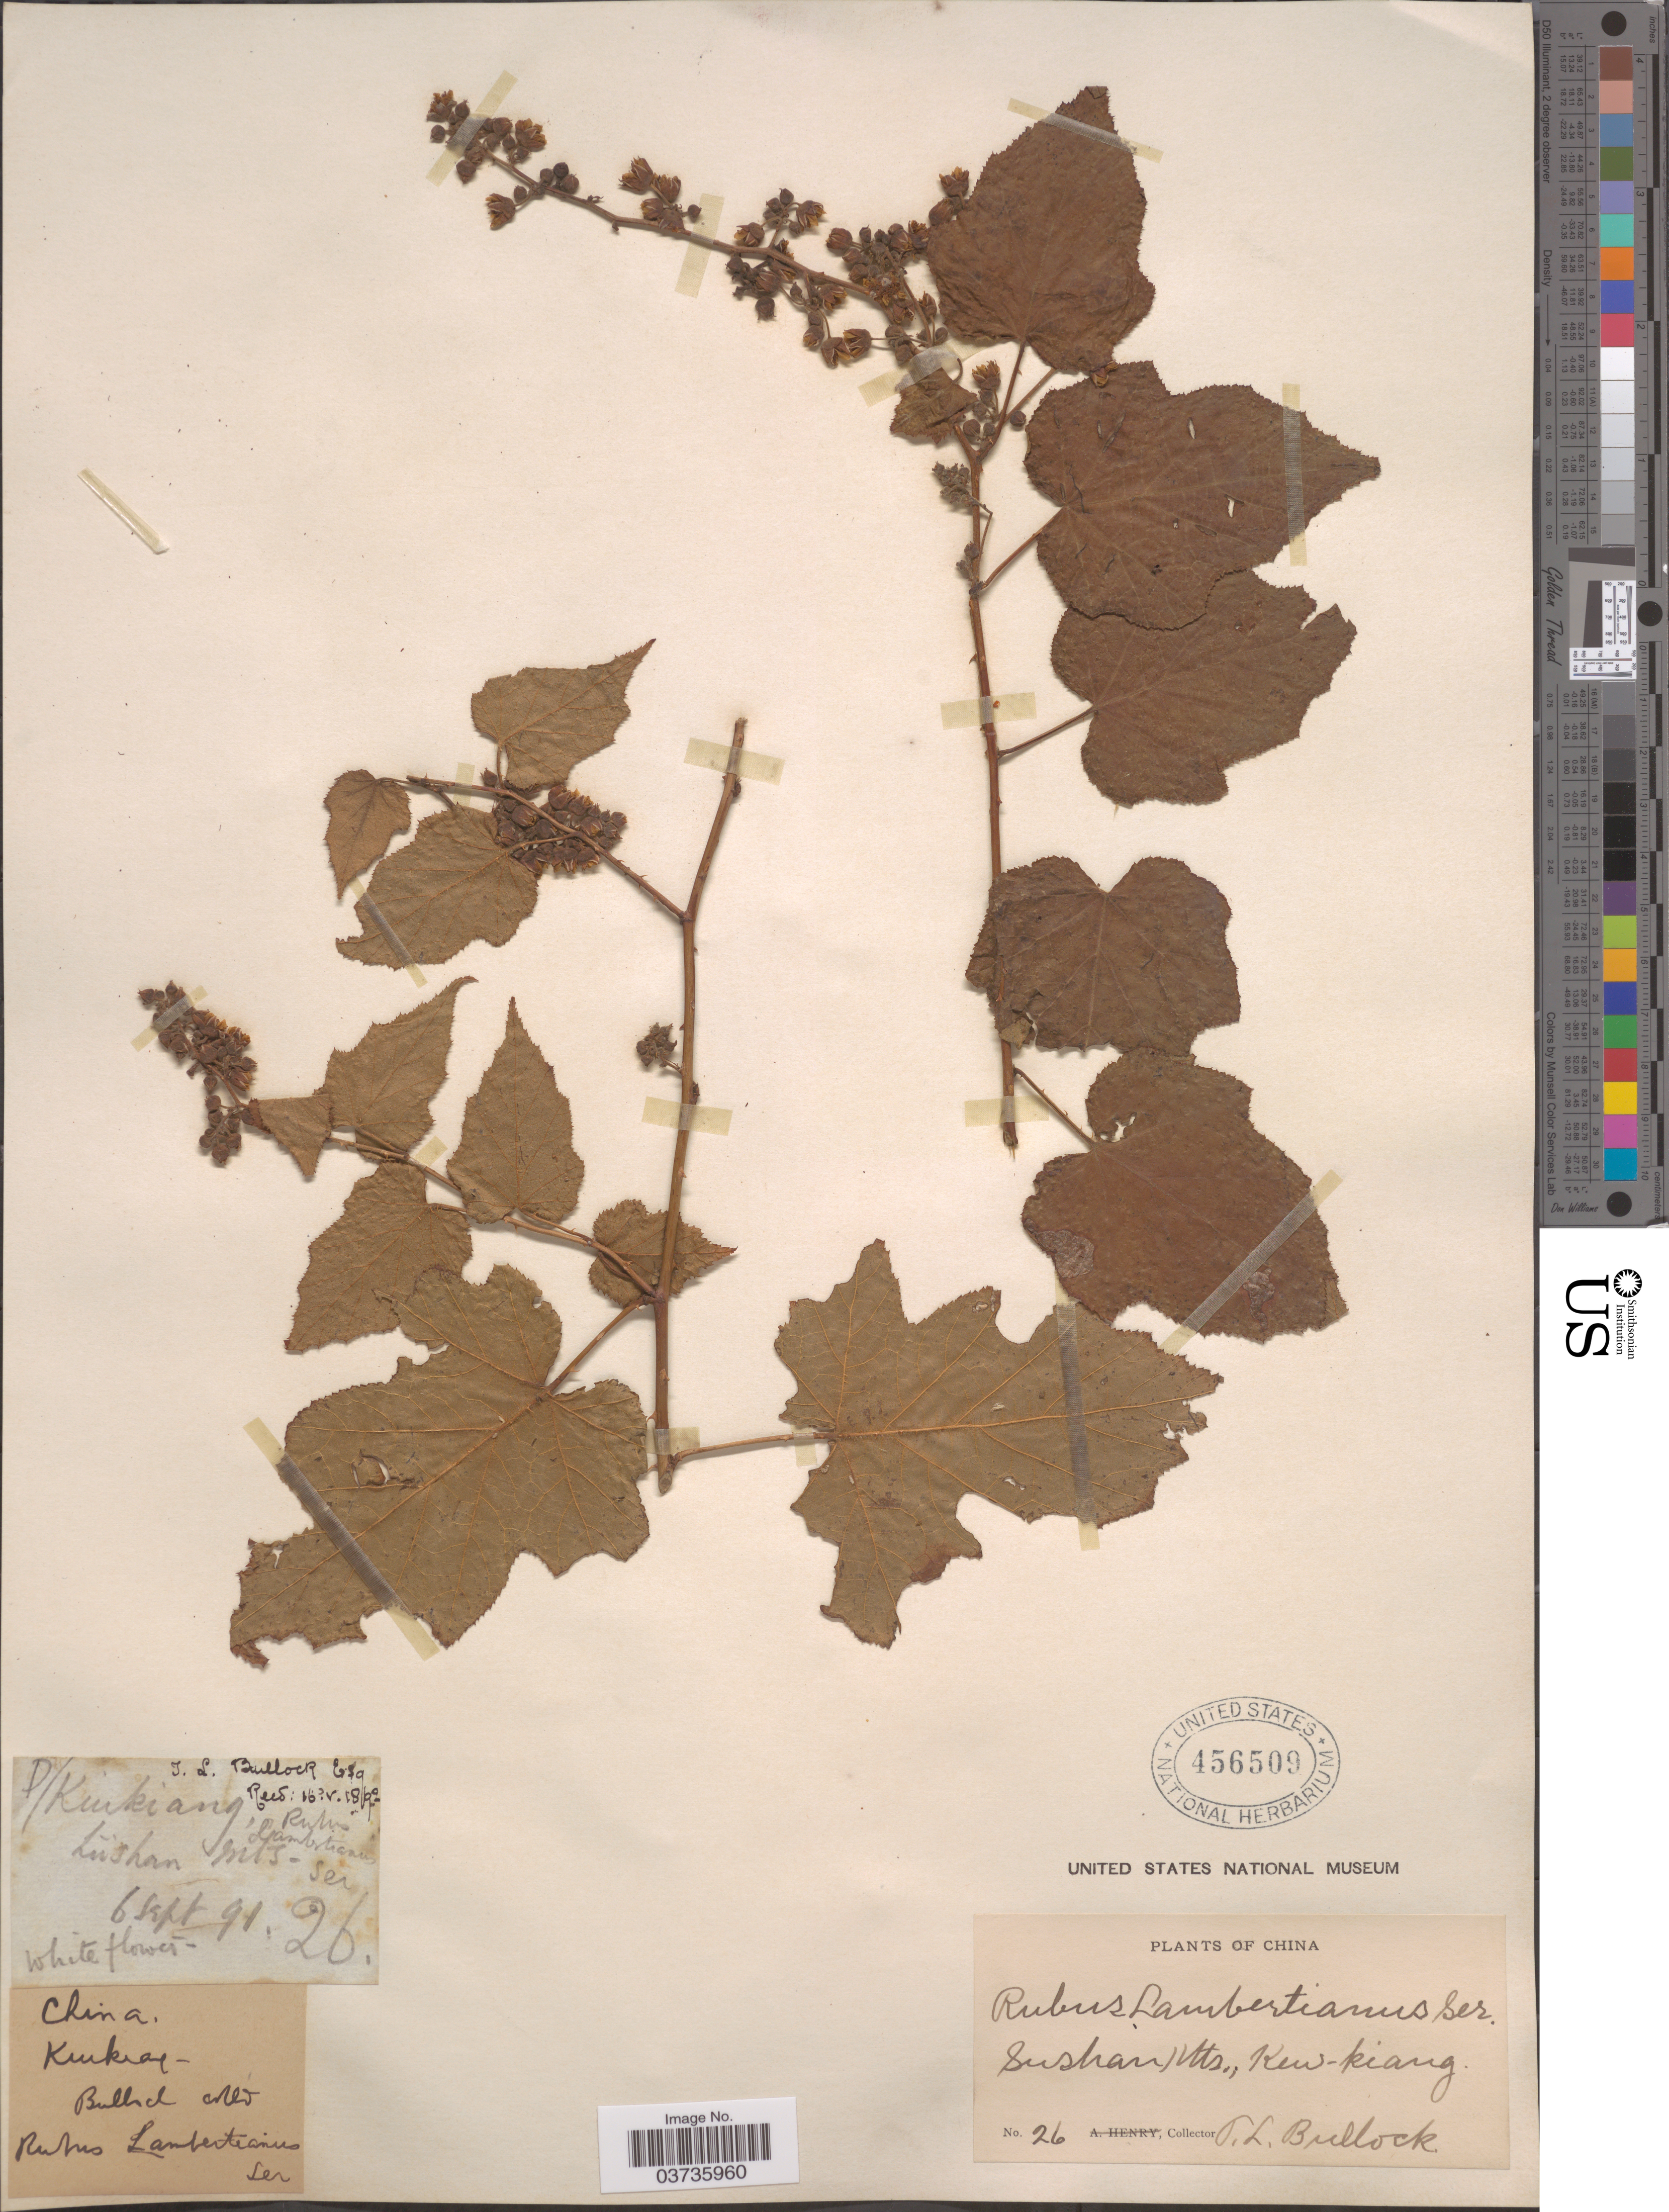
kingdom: Plantae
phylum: Tracheophyta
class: Magnoliopsida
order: Rosales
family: Rosaceae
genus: Rubus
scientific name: Rubus lambertianus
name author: Ser.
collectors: T. L. Bullock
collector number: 26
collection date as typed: Transcribed d/m/y: 6/9/91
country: China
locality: Lushan Mts., Kew-kiang.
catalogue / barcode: US 456509